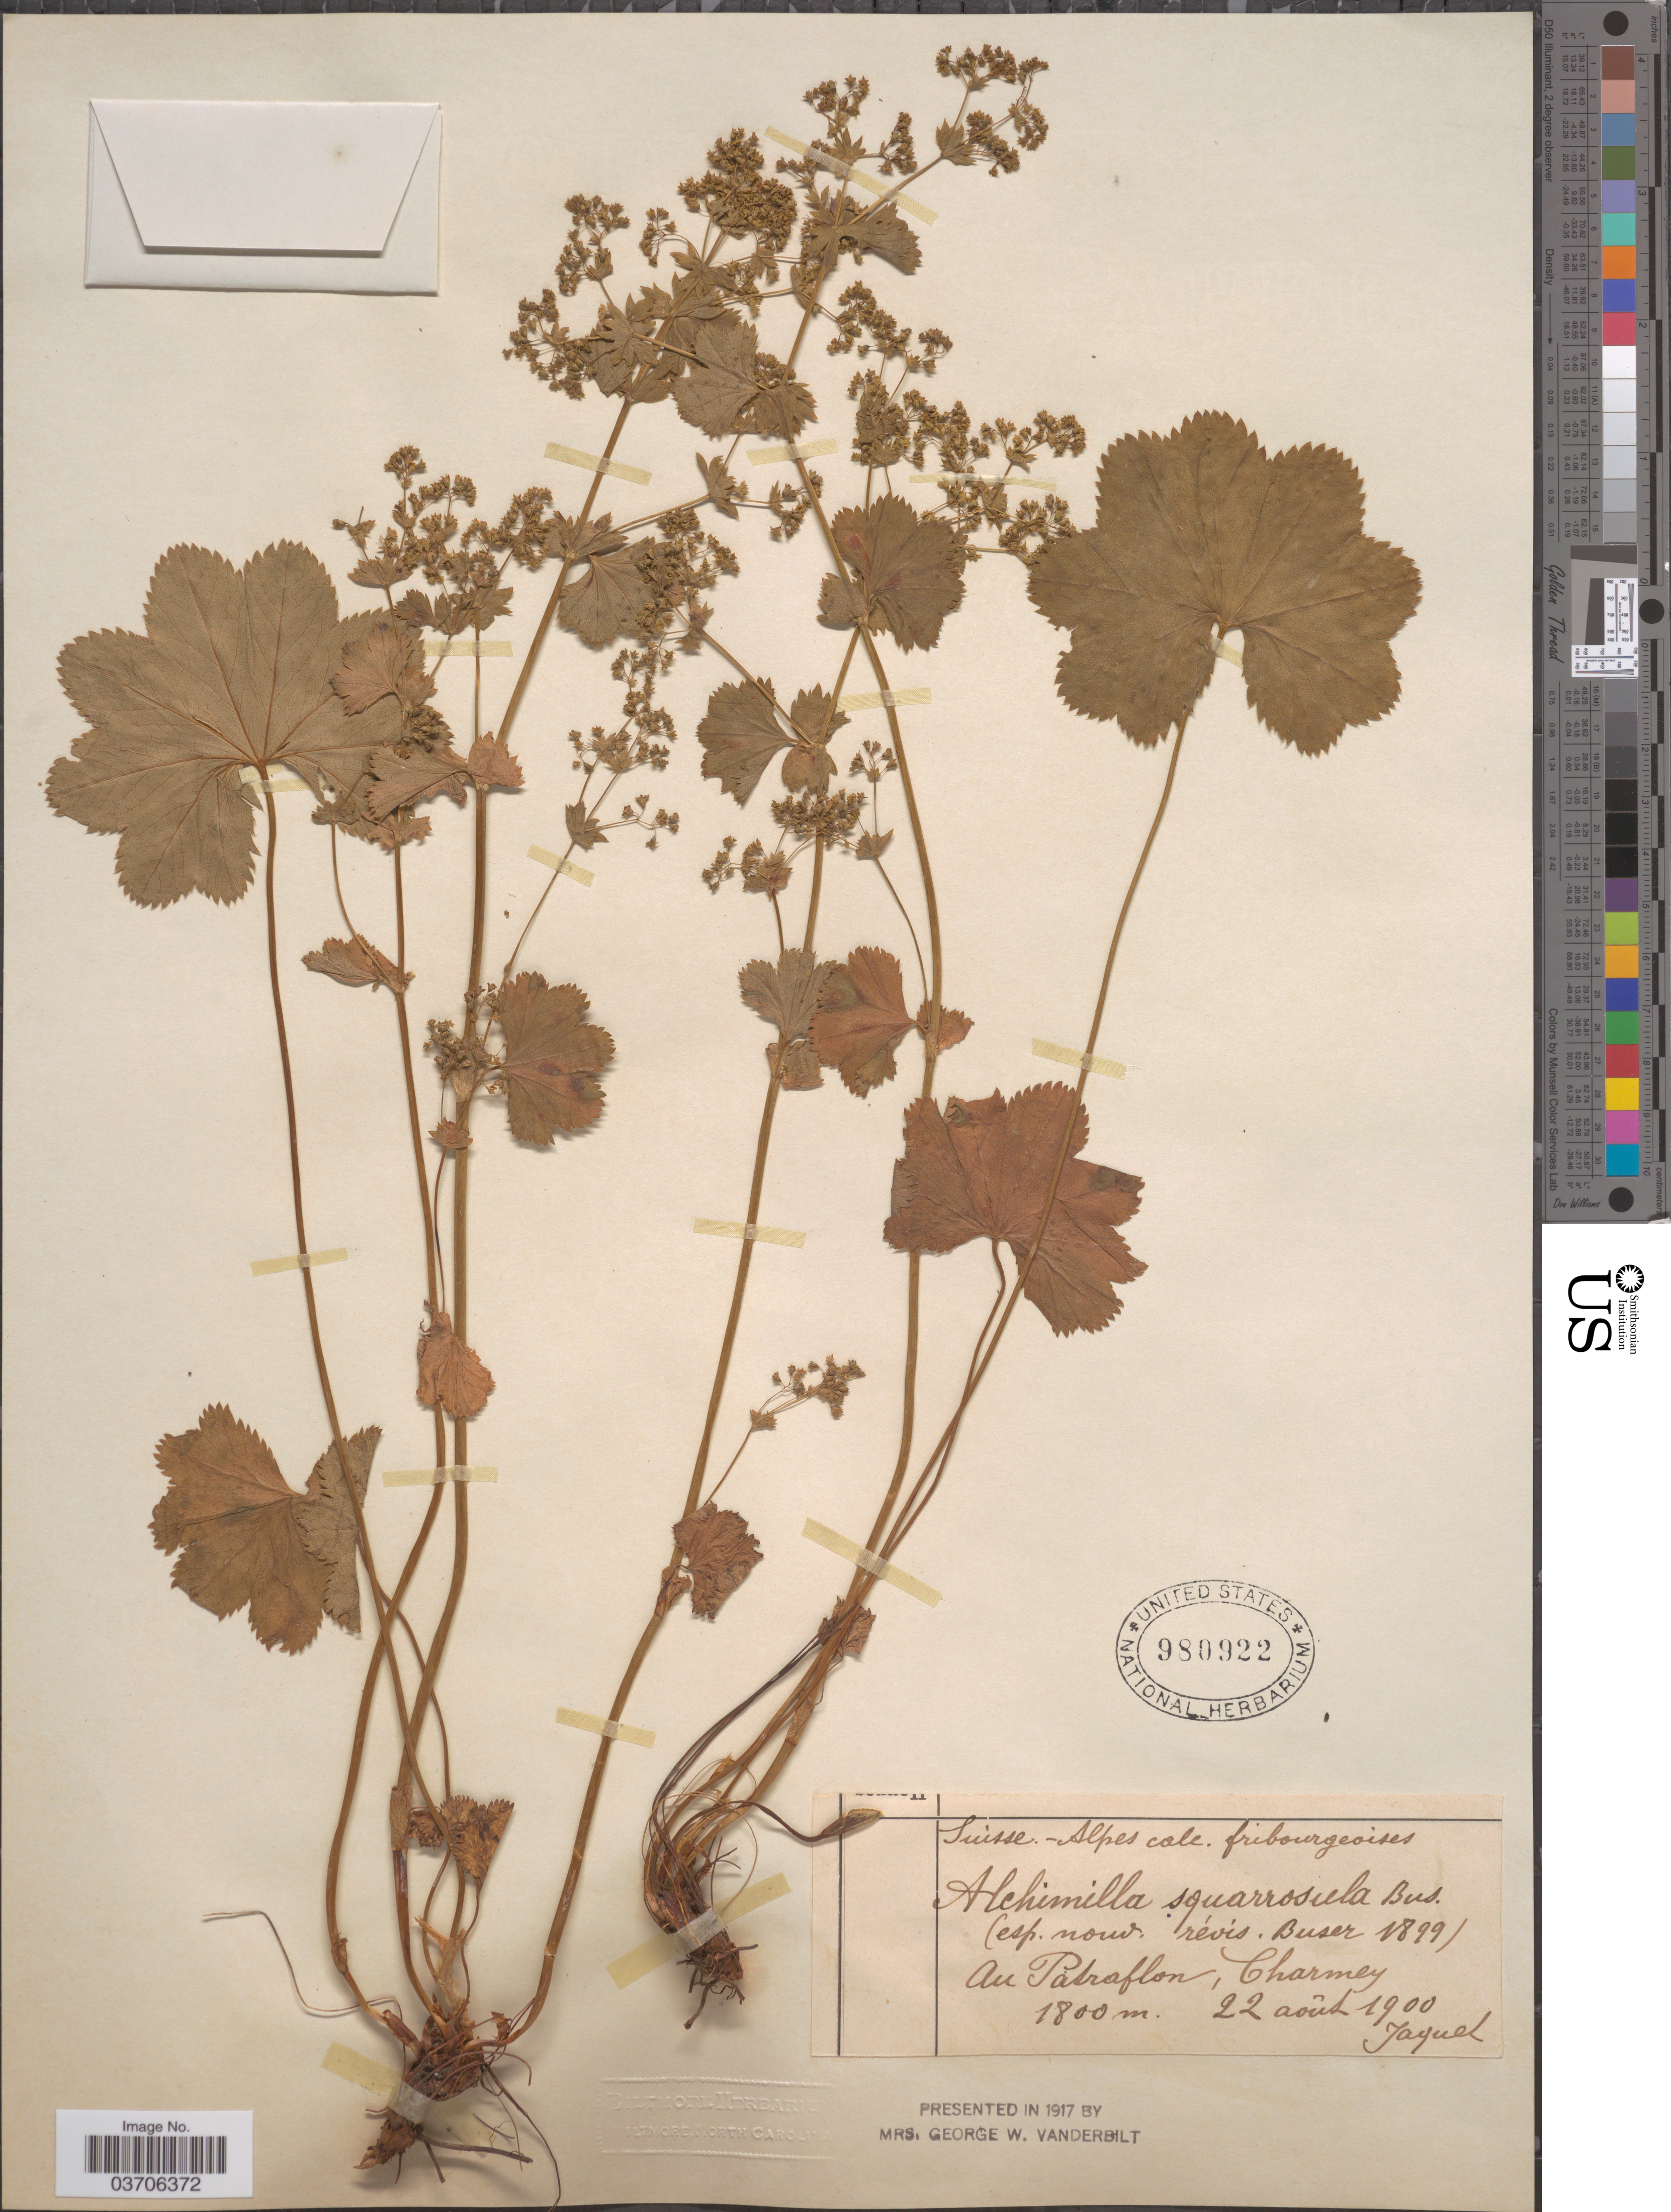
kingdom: Plantae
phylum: Tracheophyta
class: Magnoliopsida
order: Rosales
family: Rosaceae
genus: Alchemilla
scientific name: Alchemilla squarrosula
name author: Buser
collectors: -. Jaquet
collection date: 1900-08-22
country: Switzerland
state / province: Fribourg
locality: Suisse- Alpes calc. fribourgeoises. Au Patraflon, Charmey.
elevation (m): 1800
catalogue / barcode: US 980922